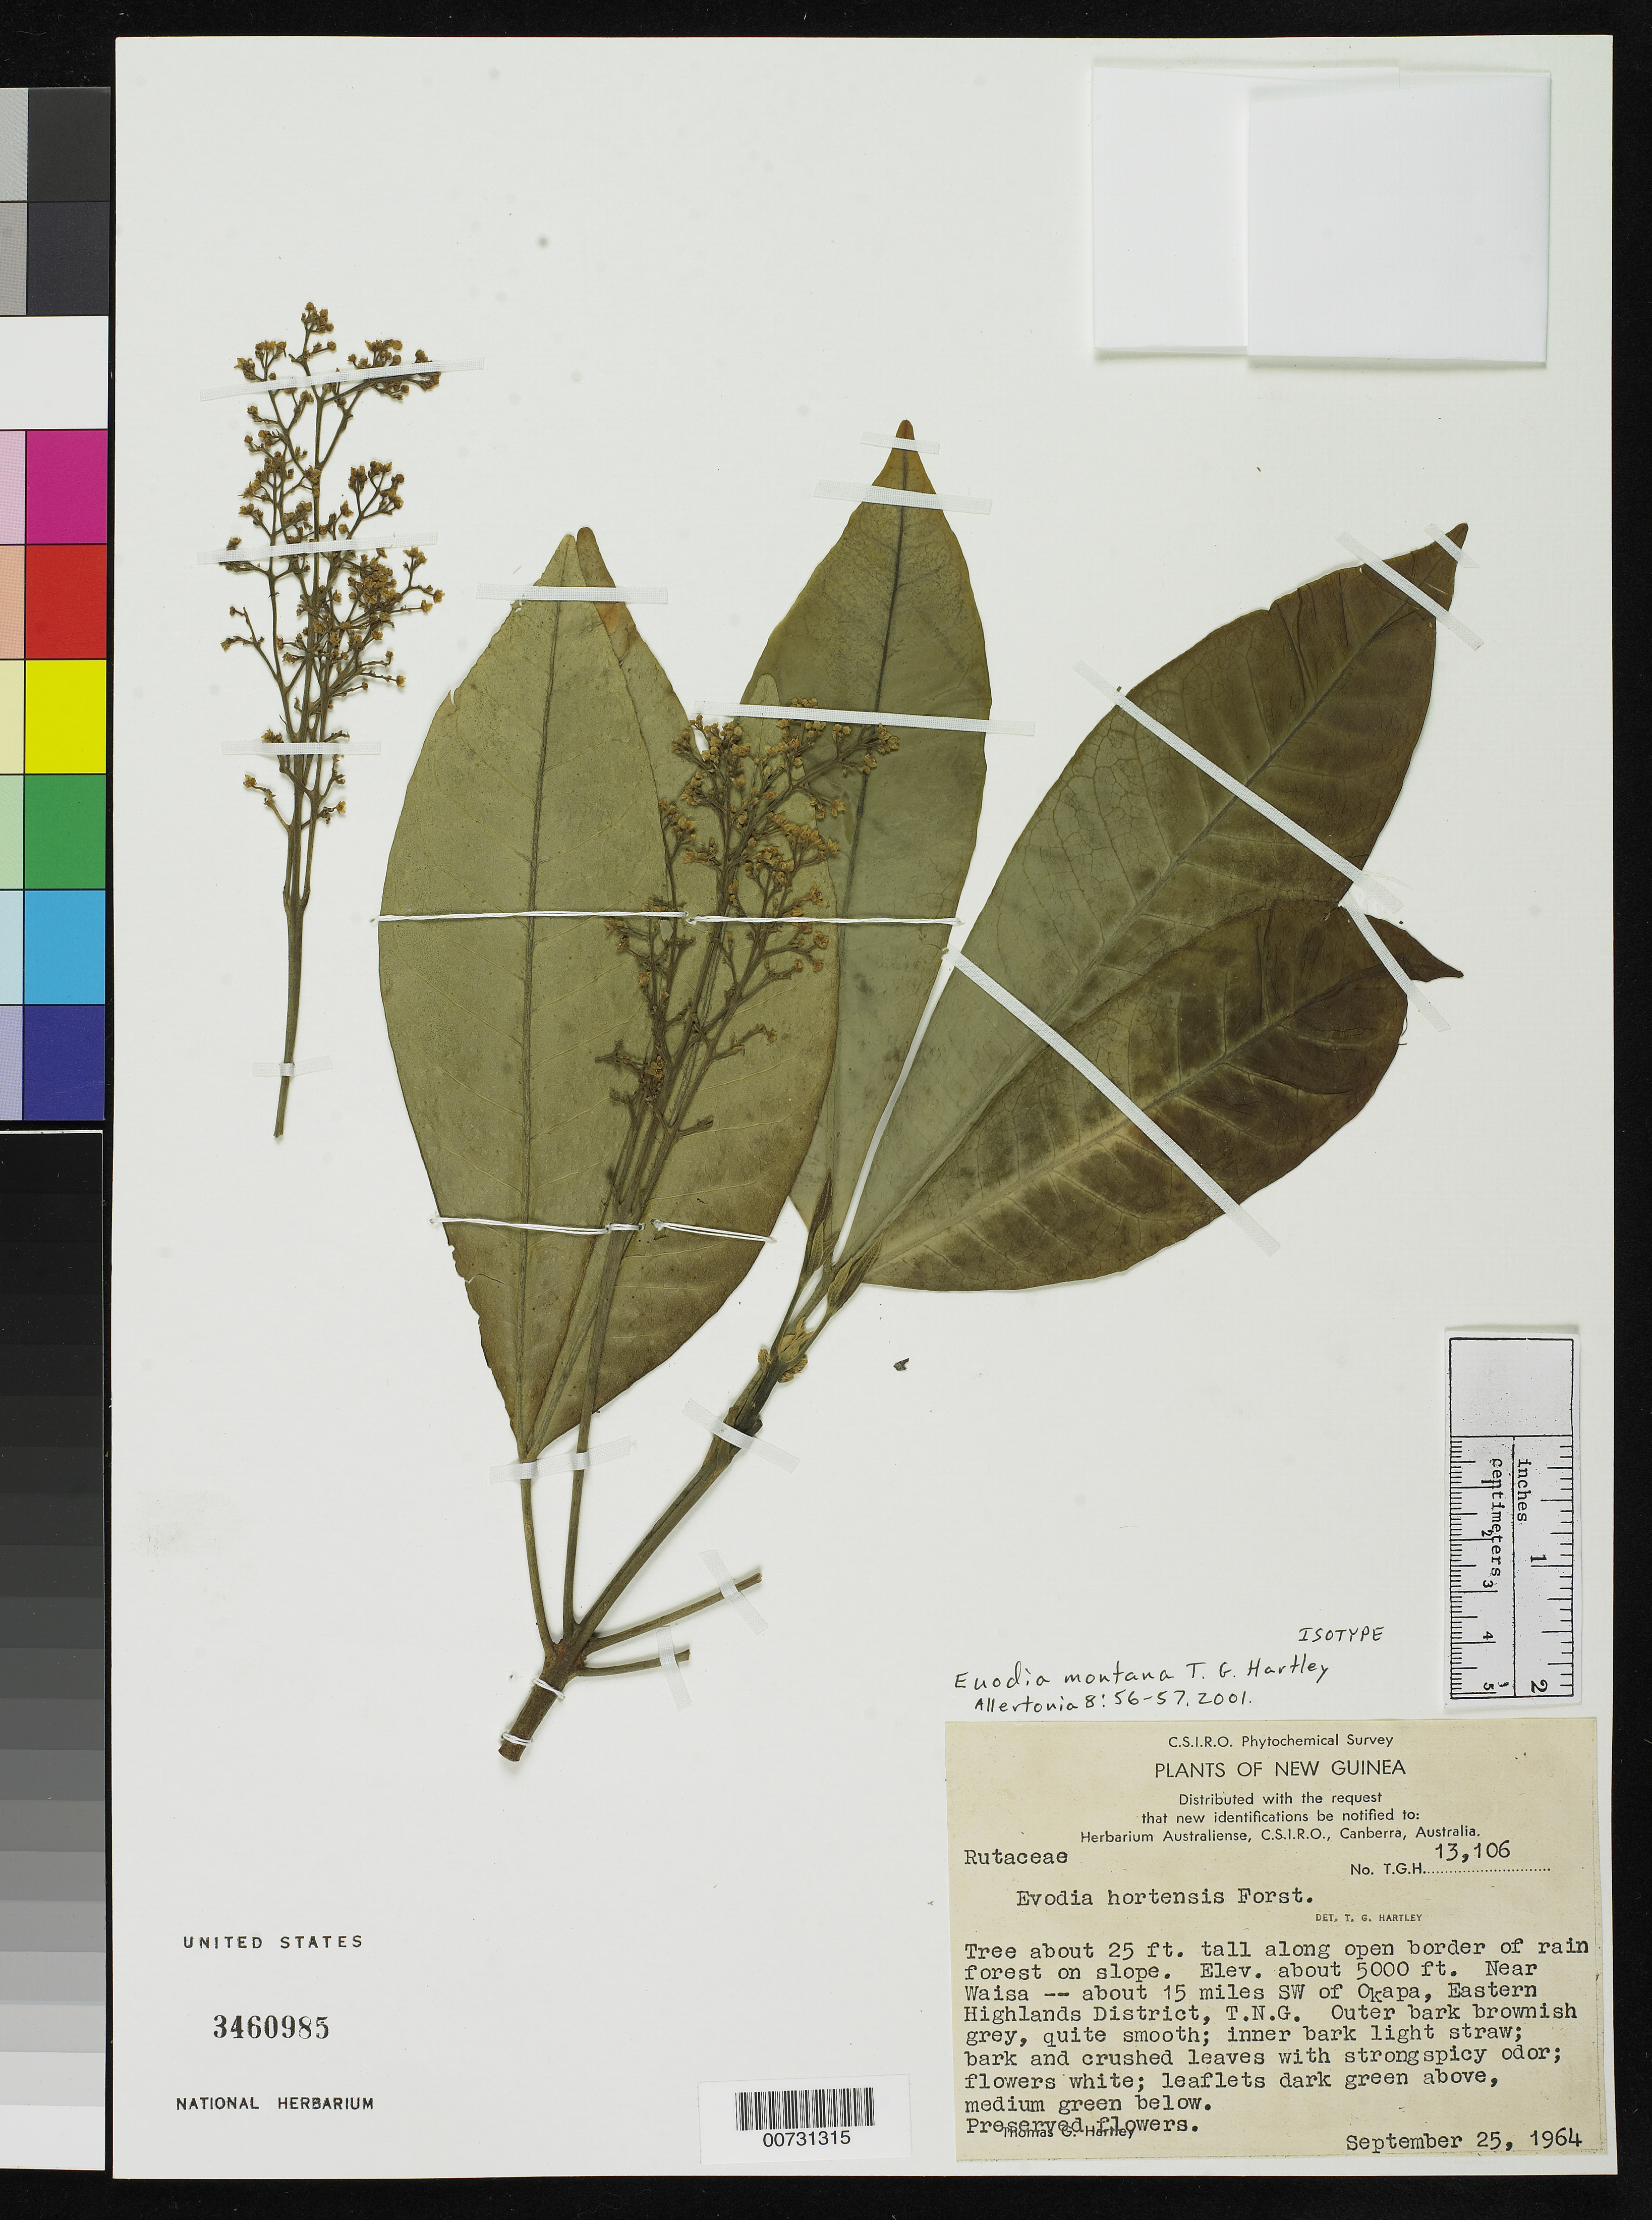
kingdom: Plantae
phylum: Tracheophyta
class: Magnoliopsida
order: Sapindales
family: Rutaceae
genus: Euodia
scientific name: Euodia montana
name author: T.G. Hartley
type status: Isotype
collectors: T. G. Hartley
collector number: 13106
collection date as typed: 25 Sep 1964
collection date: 1964-09-25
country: Papua New Guinea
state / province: Eastern Highlands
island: New Guinea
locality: Near Waisa, about 15 miles SW of Okapa, Eastern Highlands District, T.N.G.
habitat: Open border of rain forest on slope.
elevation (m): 1524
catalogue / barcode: US 3460985